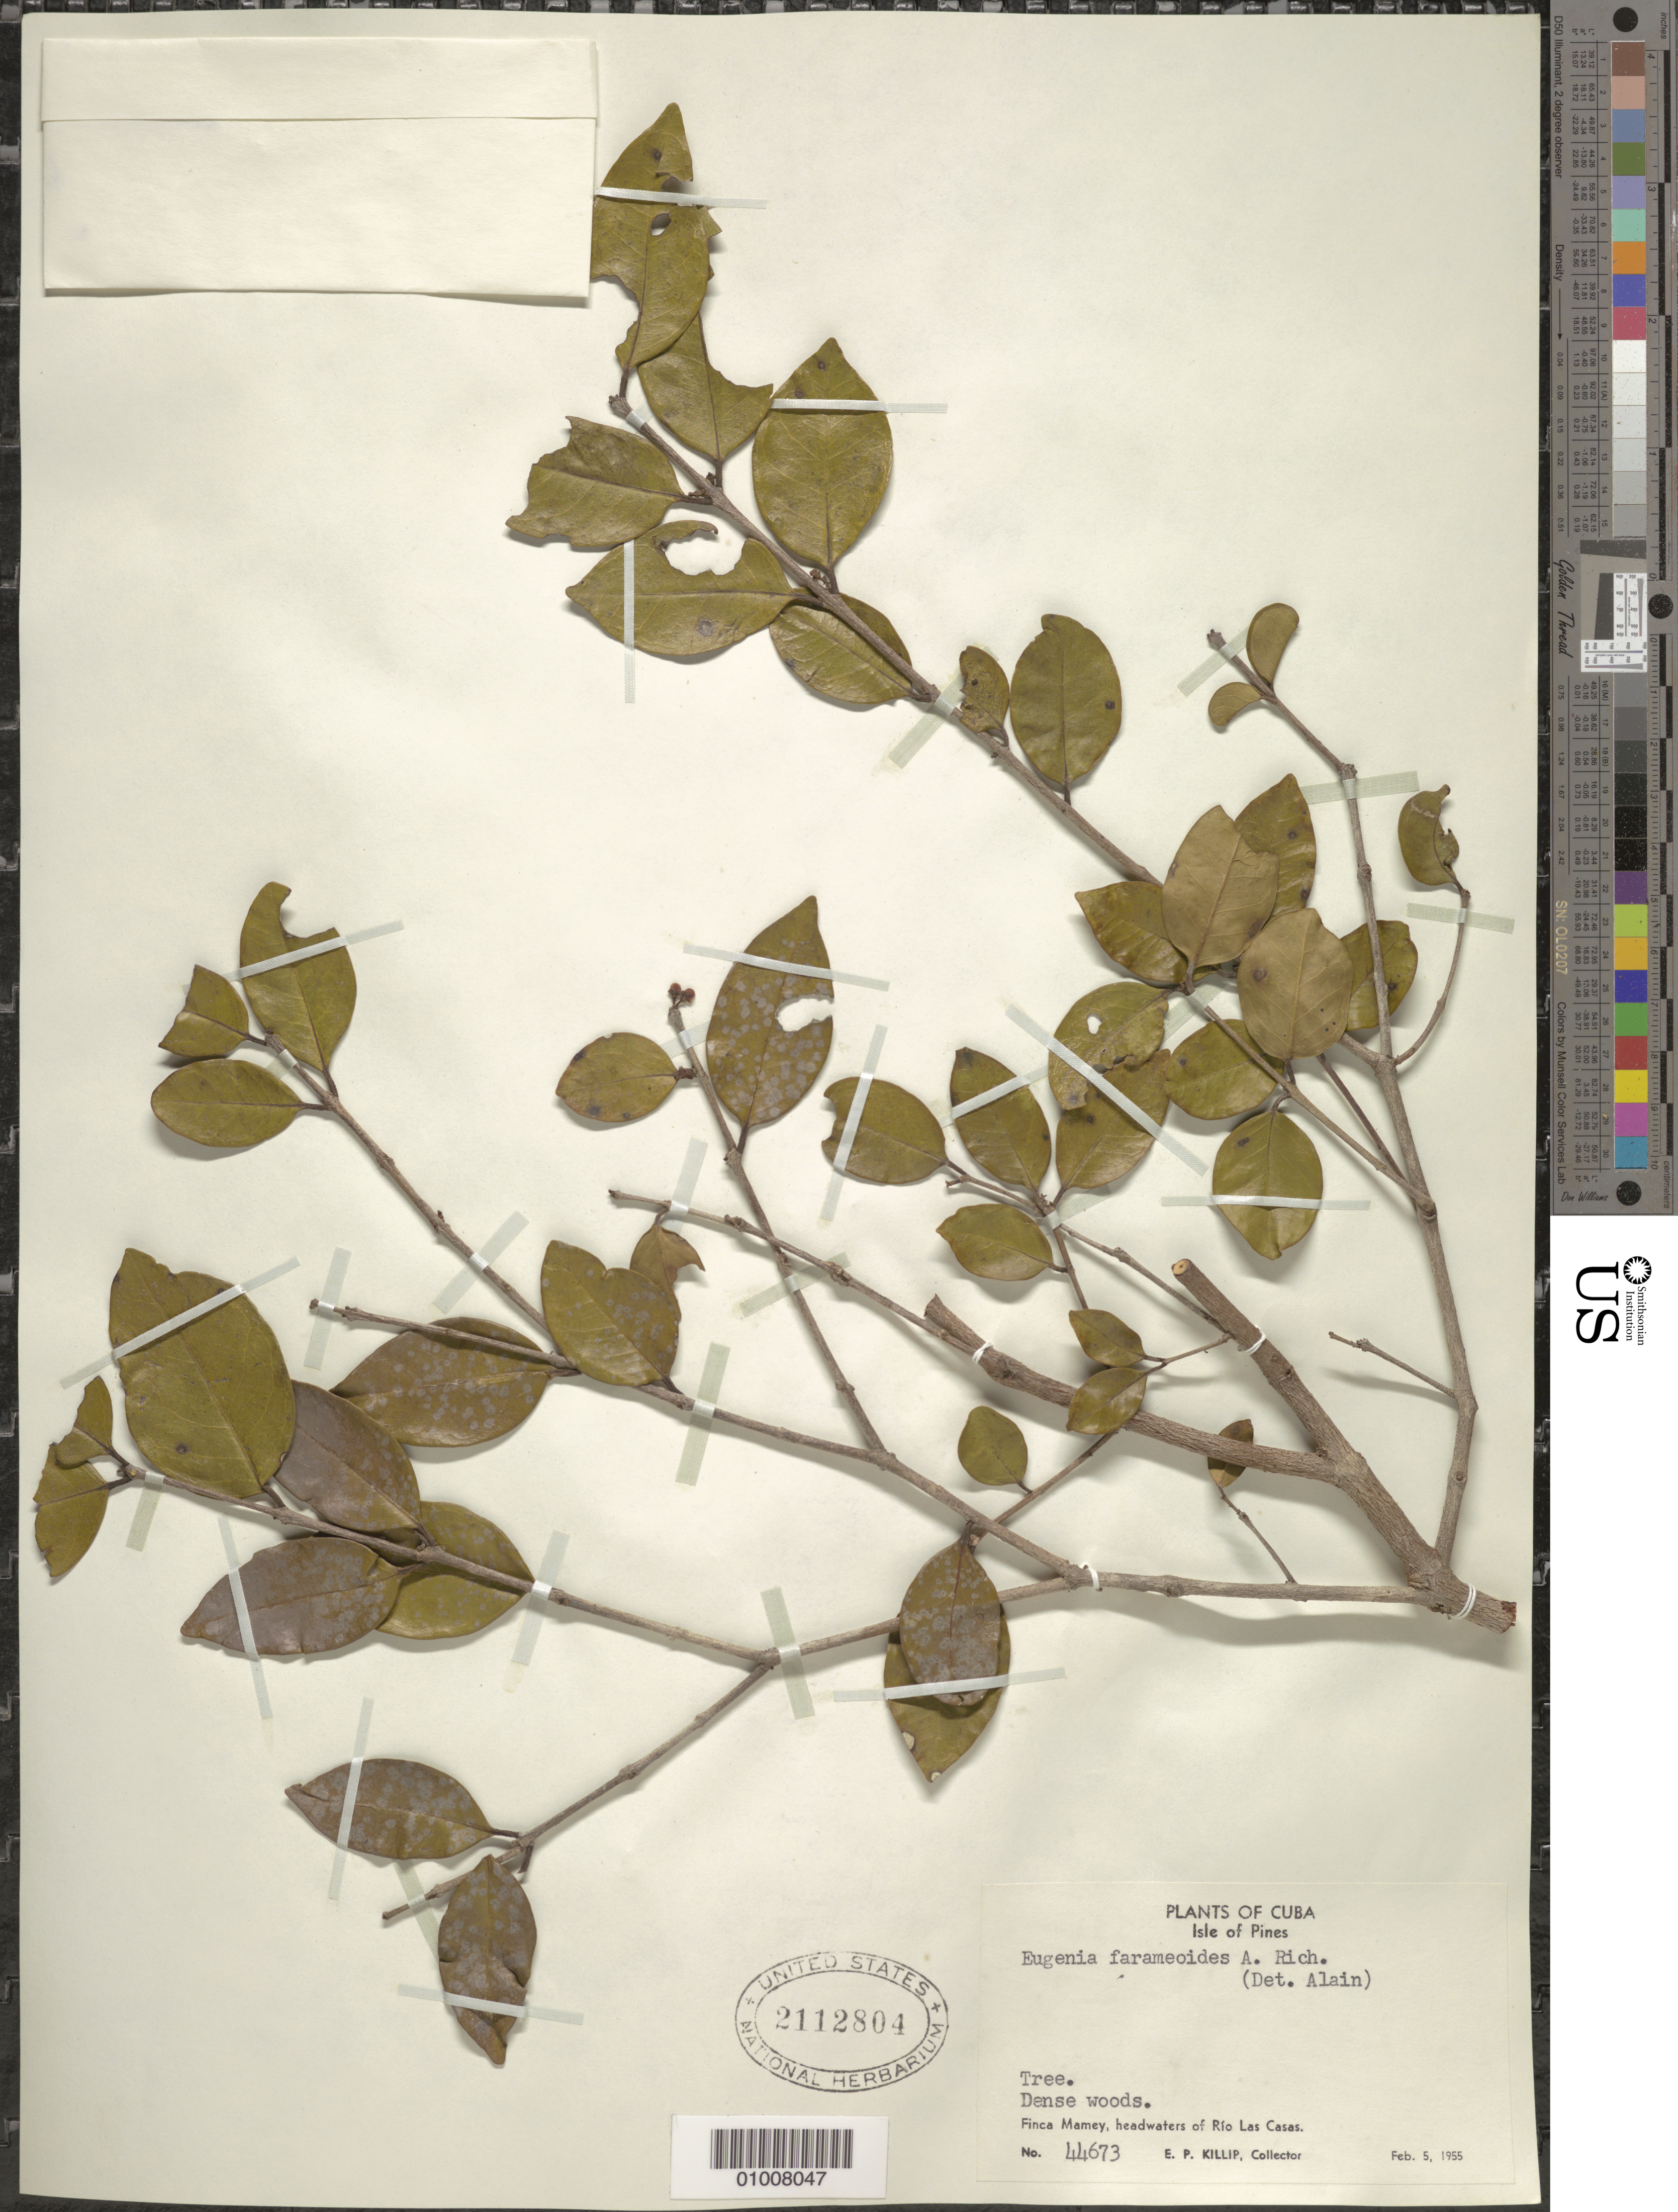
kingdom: Plantae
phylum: Tracheophyta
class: Magnoliopsida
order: Myrtales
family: Myrtaceae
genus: Eugenia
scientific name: Eugenia farameoides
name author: A. Rich.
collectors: E. P. Killip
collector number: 44673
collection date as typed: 05 Feb 1955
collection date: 1955-02-05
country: Cuba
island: Isla de la Juventud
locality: Isle of Pines, Finca Mamey, headwaters of Rio Las Casas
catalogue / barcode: US 2112804